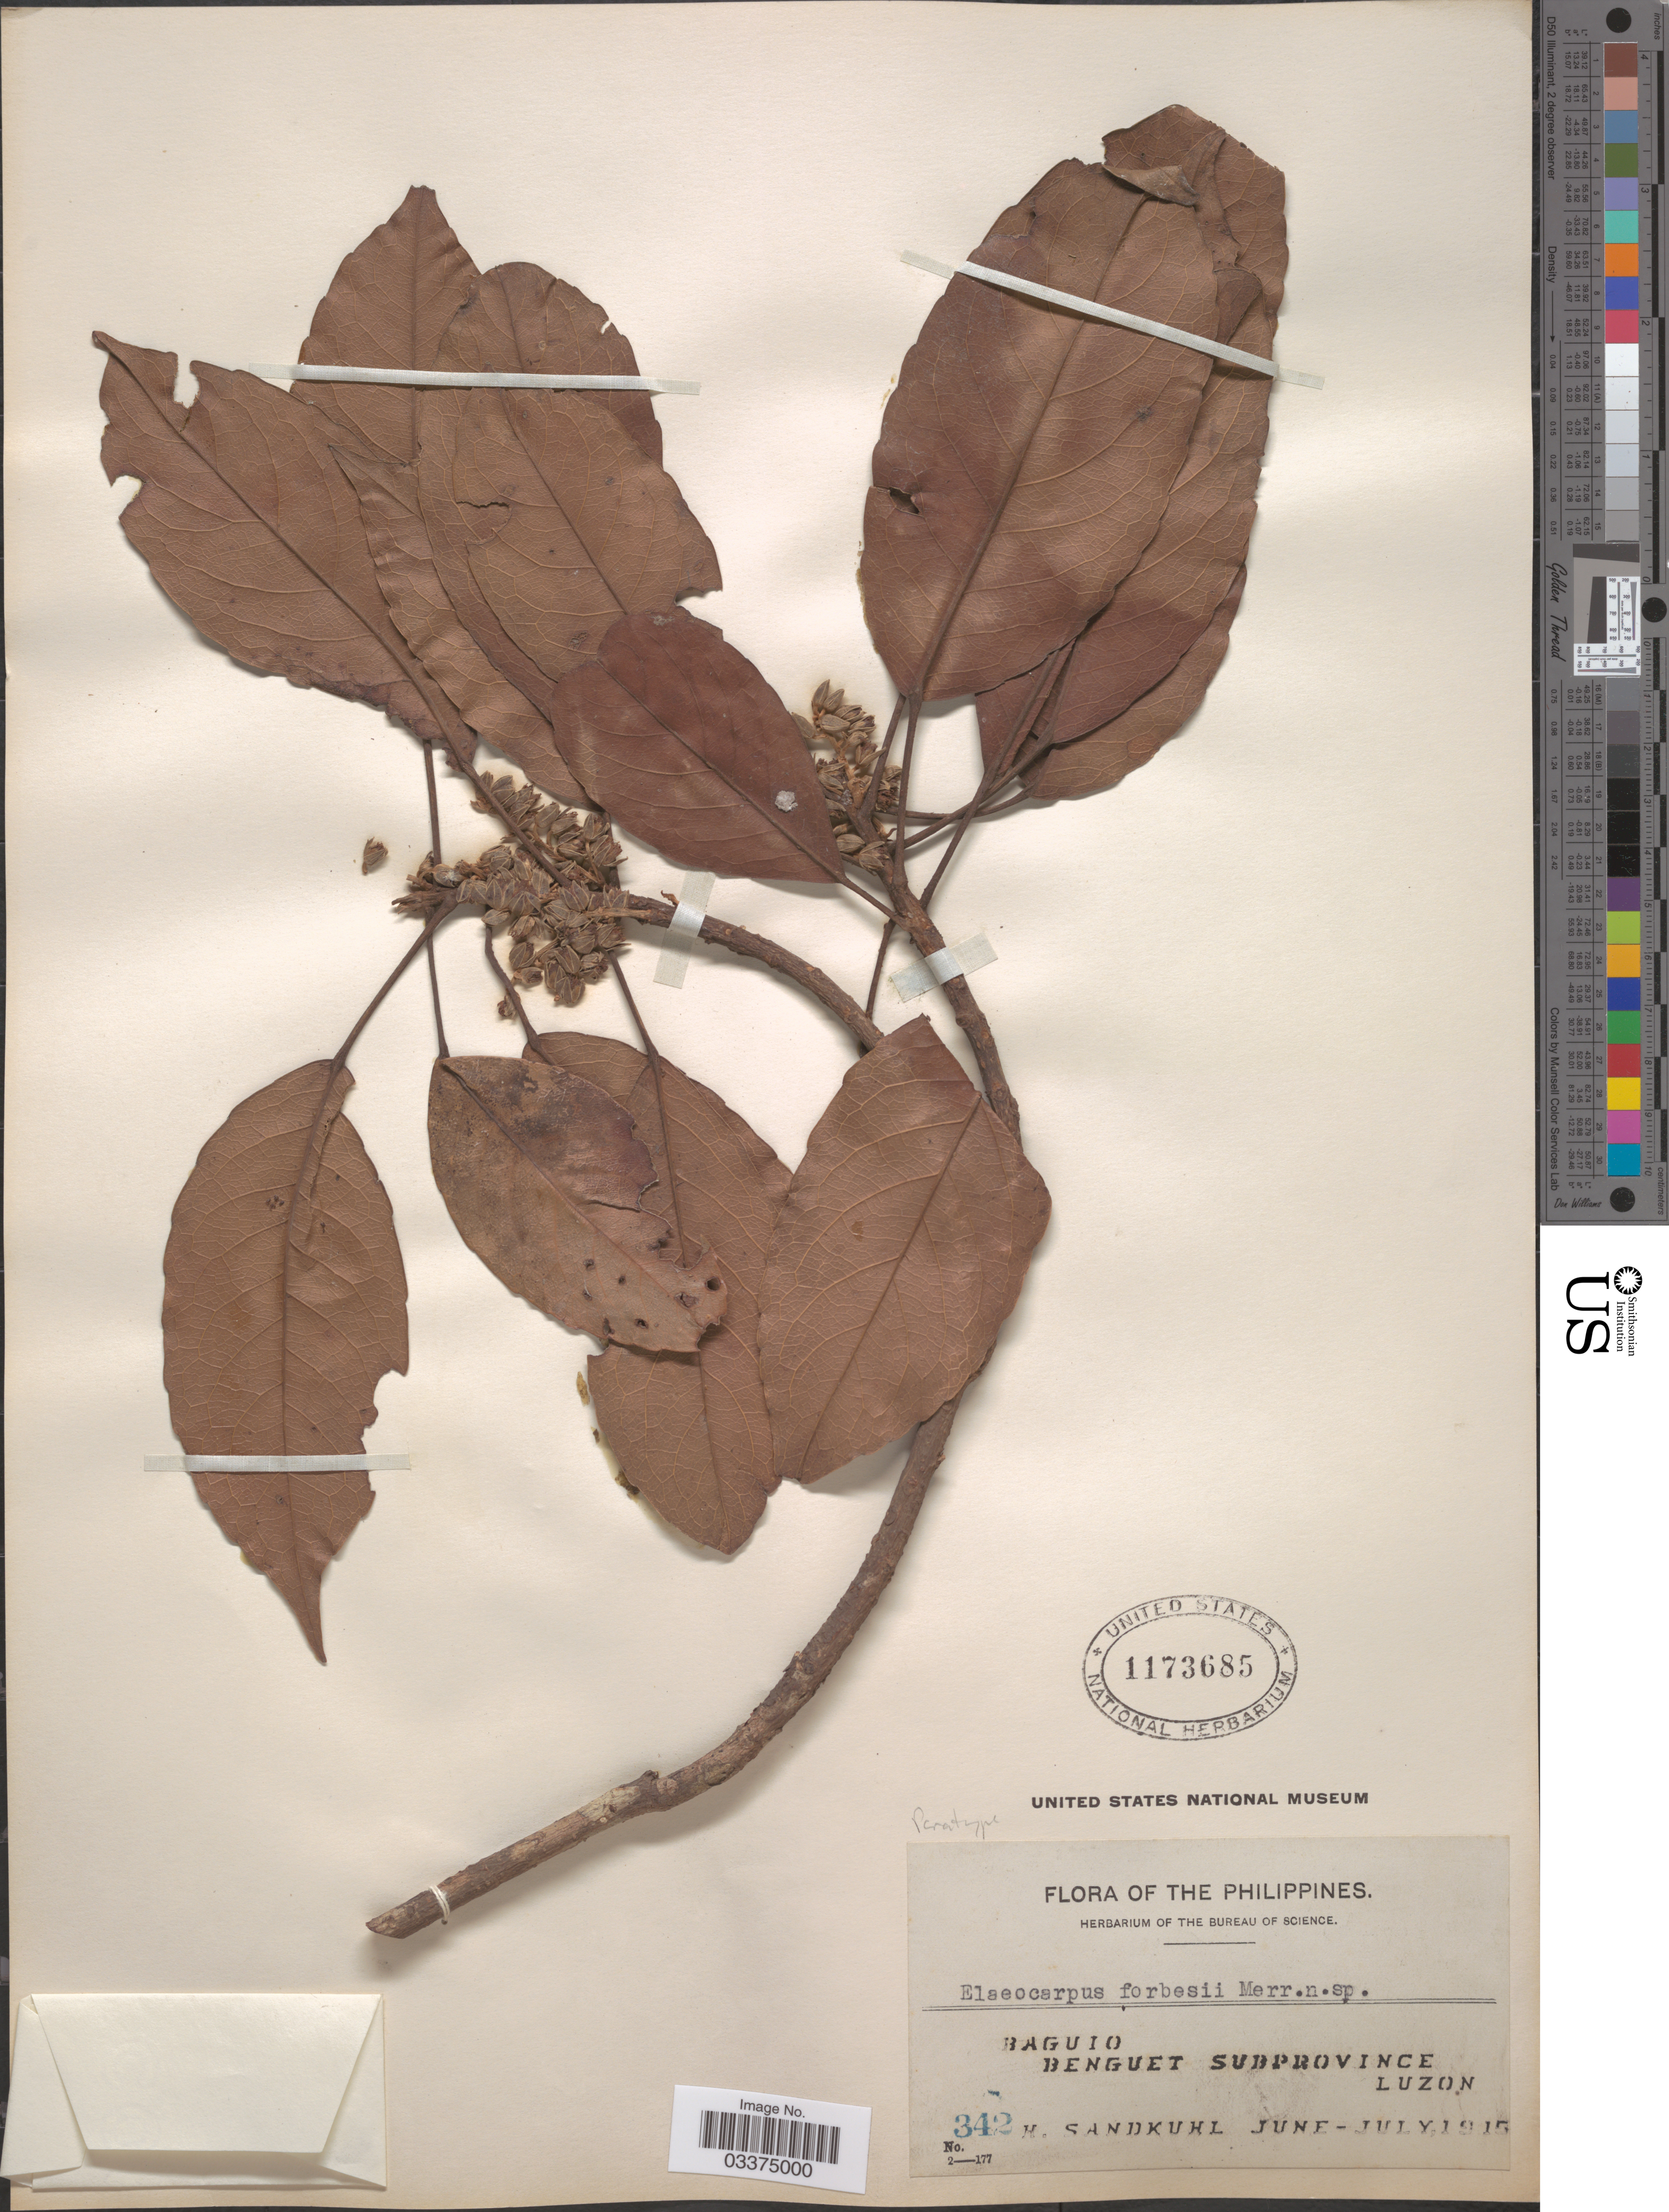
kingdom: Plantae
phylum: Tracheophyta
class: Magnoliopsida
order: Oxalidales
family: Elaeocarpaceae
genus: Elaeocarpus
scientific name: Elaeocarpus forbesii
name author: Merr.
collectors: H. Sandkuhl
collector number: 342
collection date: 1915-06/1915-07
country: Philippines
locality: Baguio, Benguet Subprovince, Luzon.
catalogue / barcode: US 1173685